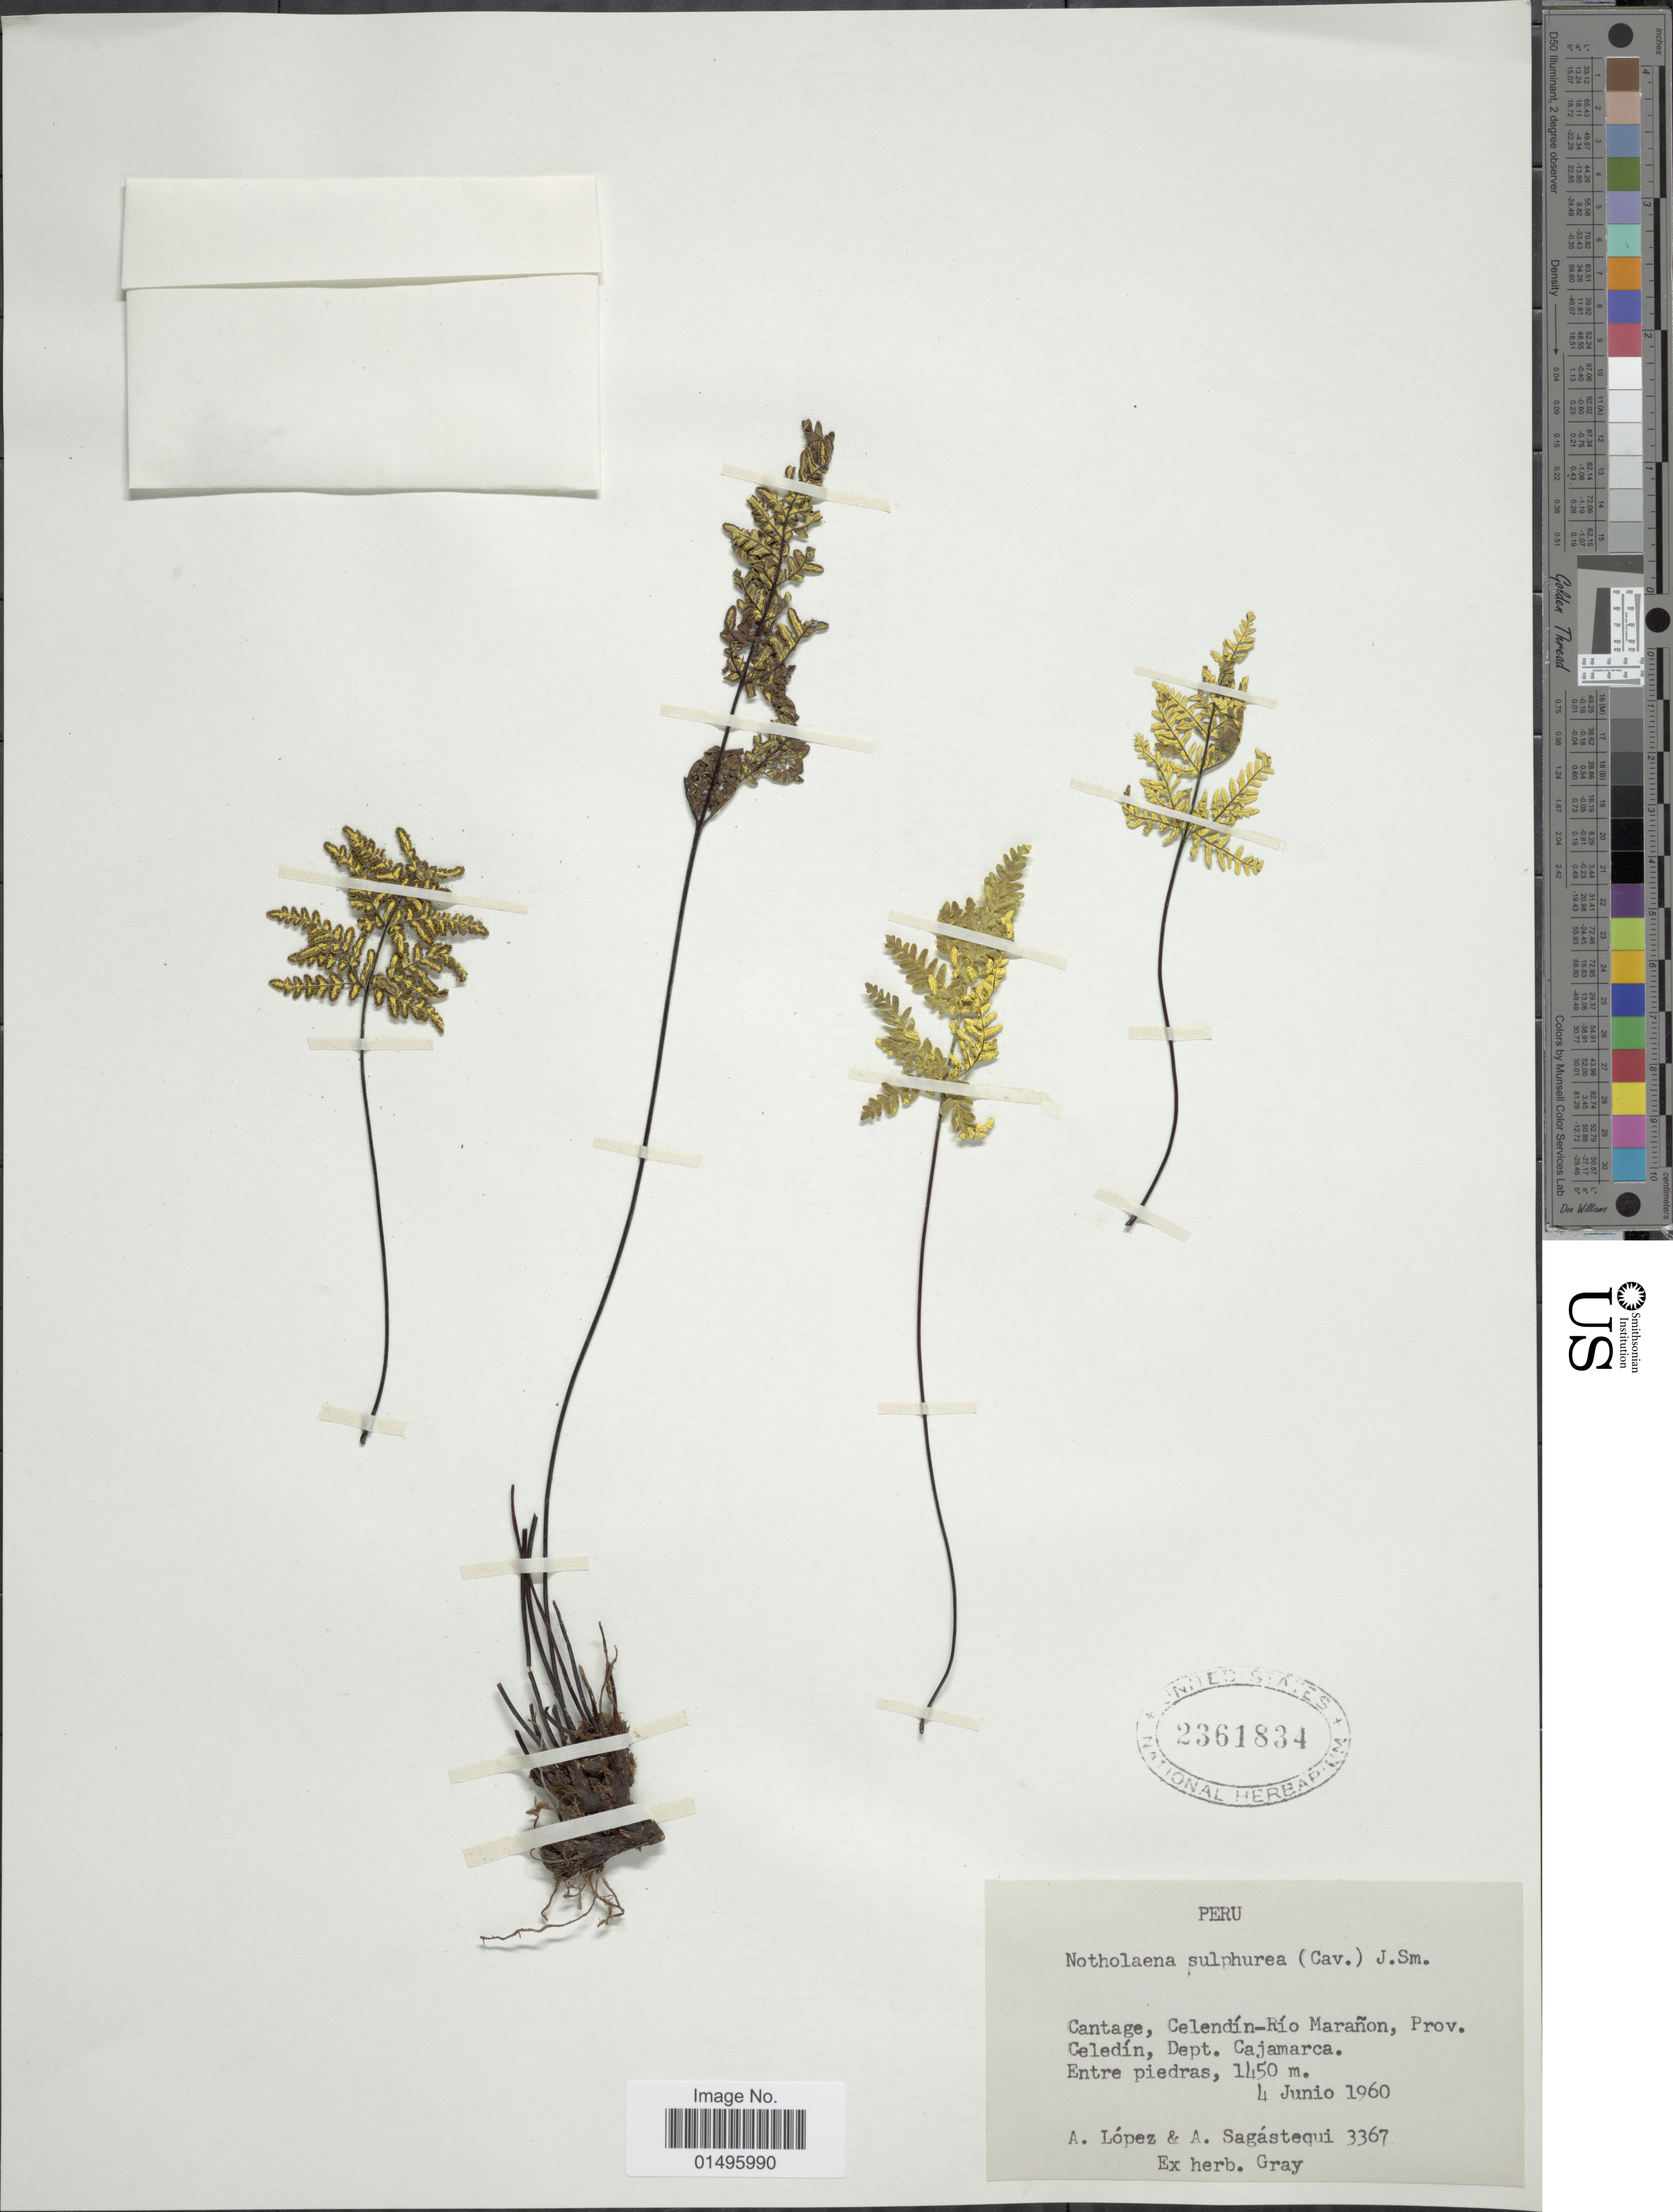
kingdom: Plantae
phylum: Tracheophyta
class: Polypodiopsida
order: Polypodiales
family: Pteridaceae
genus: Notholaena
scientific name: Notholaena sulphurea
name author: (Cav.) Small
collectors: A. Lopez & A. Sagástequi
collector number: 3367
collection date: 1960-06-04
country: Peru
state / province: Cajamarca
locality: Peru, Cantage, Celendin-Rio Maranon, Prov. Celedin, Dept. Cajamarca.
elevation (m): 1450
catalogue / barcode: US 2361834